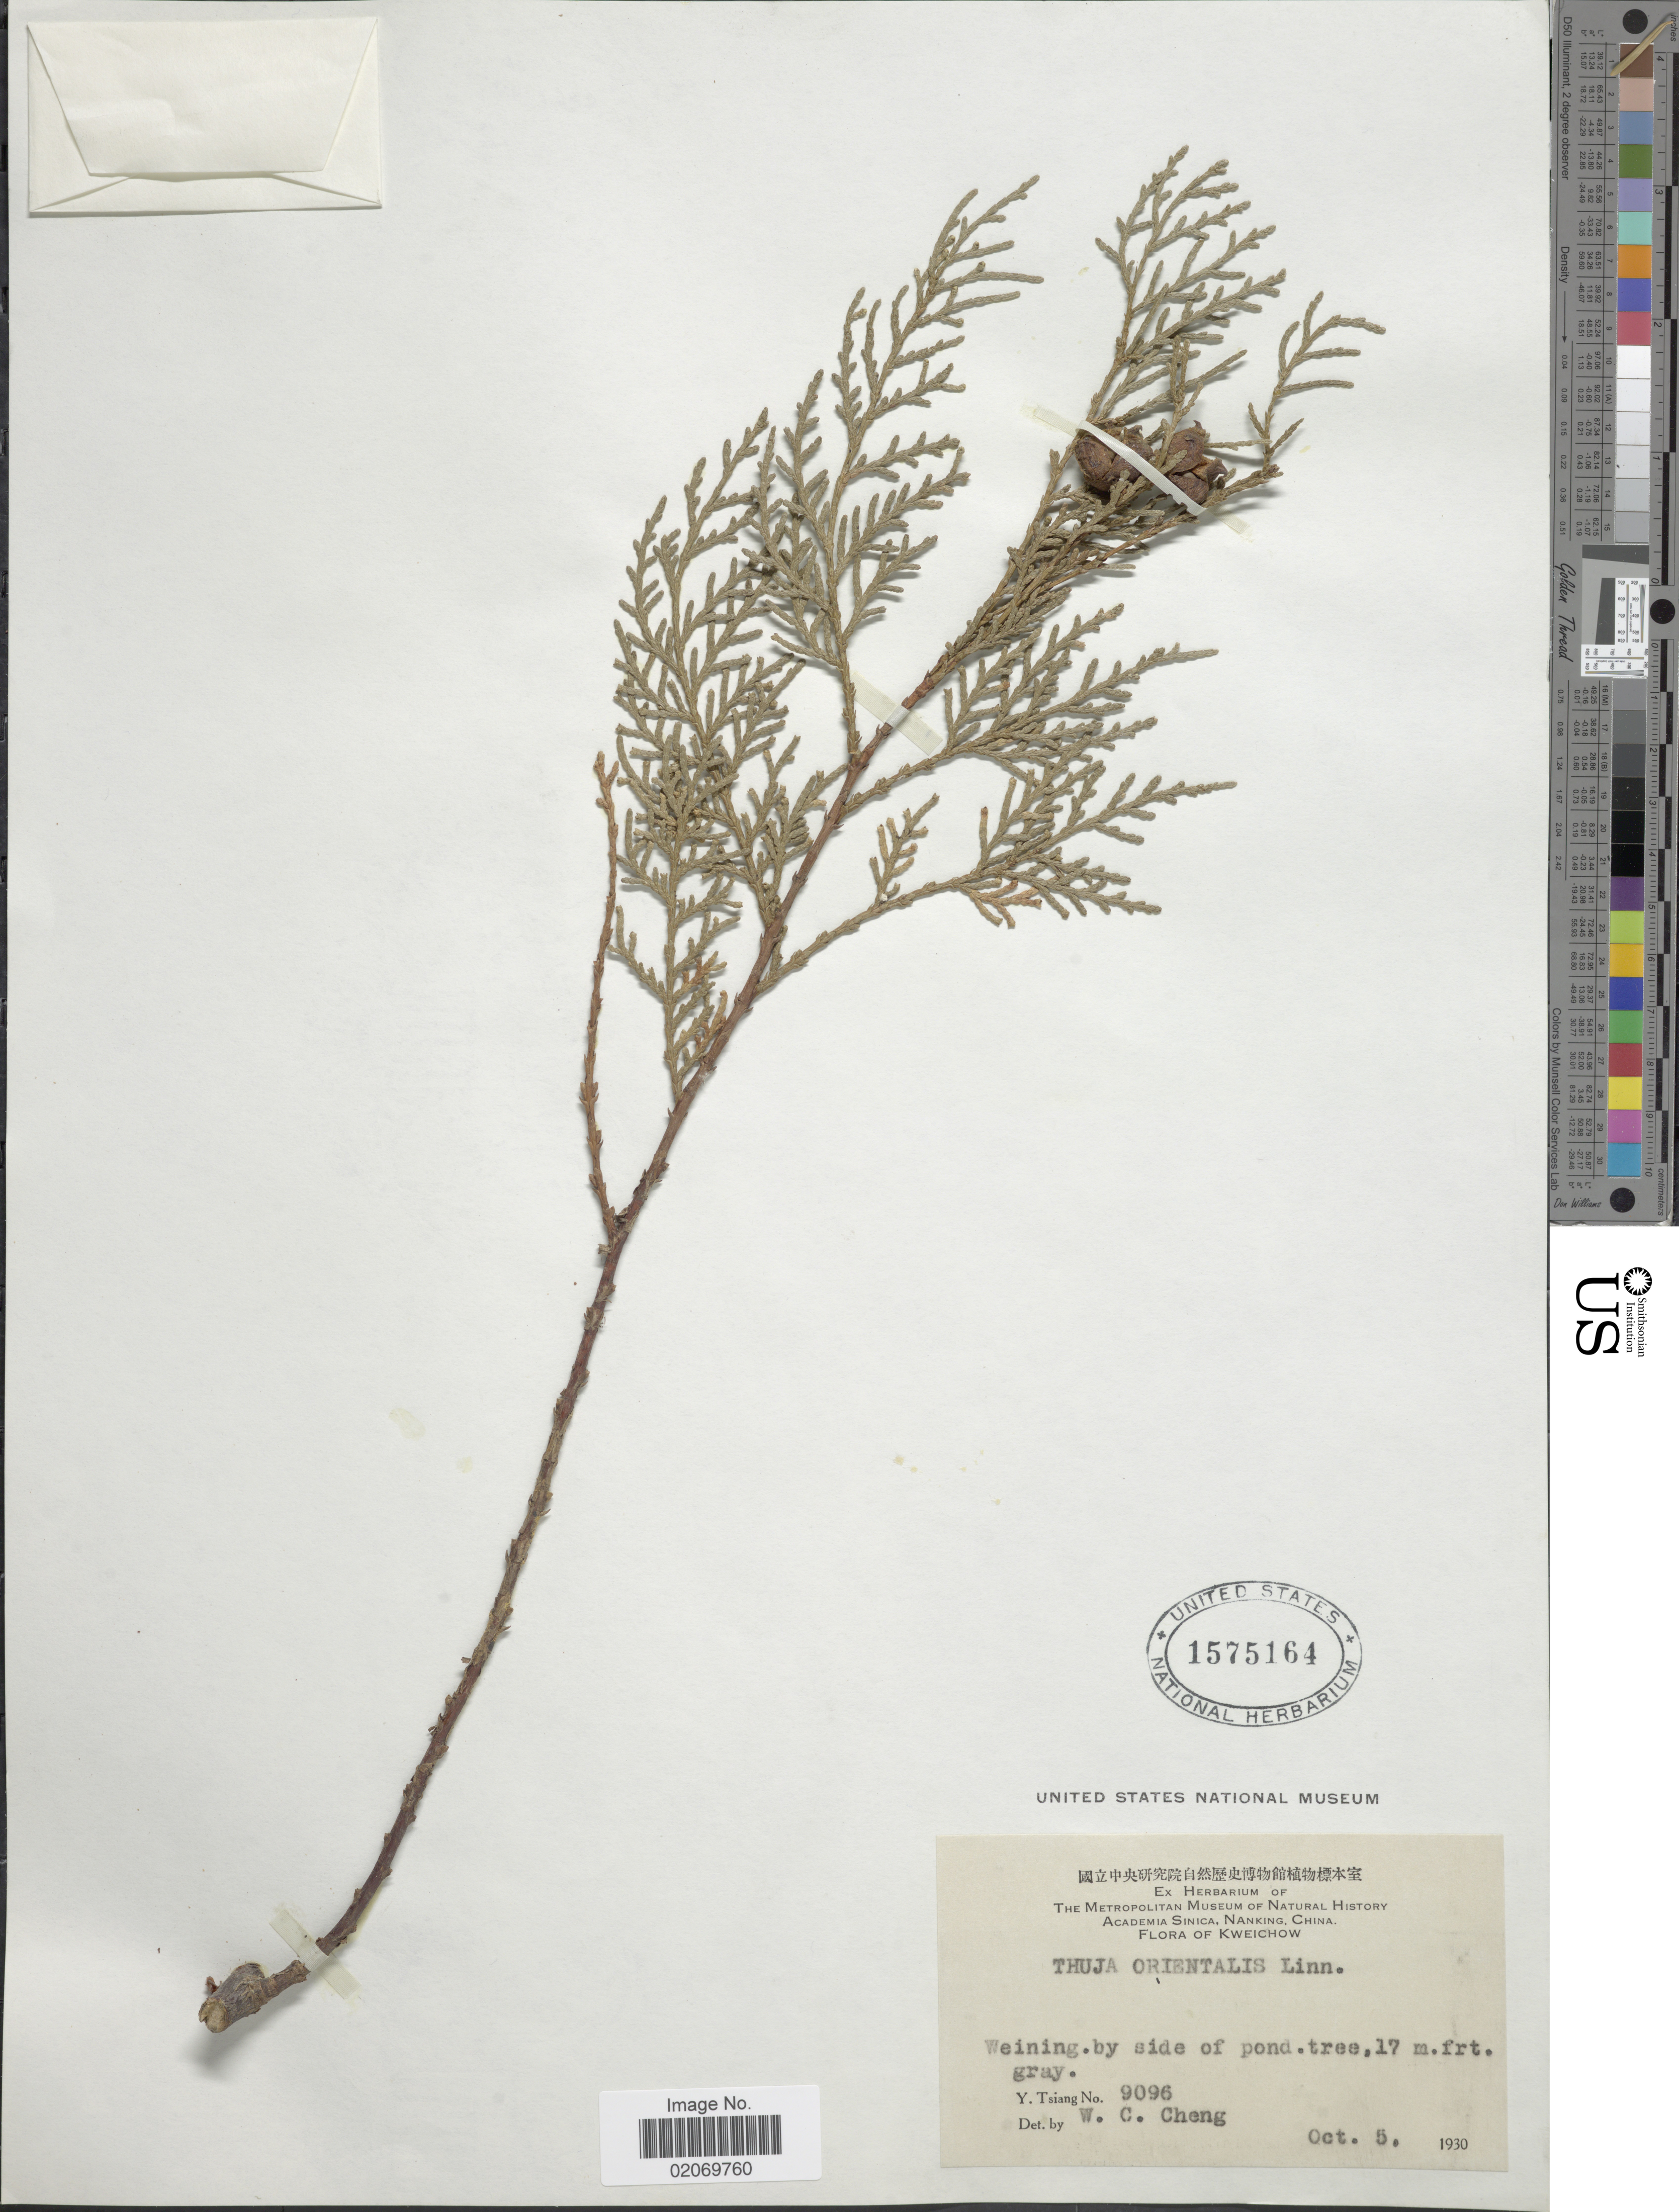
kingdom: Plantae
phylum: Tracheophyta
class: Pinopsida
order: Pinales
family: Cupressaceae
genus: Thuja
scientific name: Thuja orientalis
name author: L.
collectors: Y. Tsiang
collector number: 9096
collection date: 1930-10-05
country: China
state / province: Guizhou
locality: Kweichow, Weining by side of pond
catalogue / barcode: US 1575164